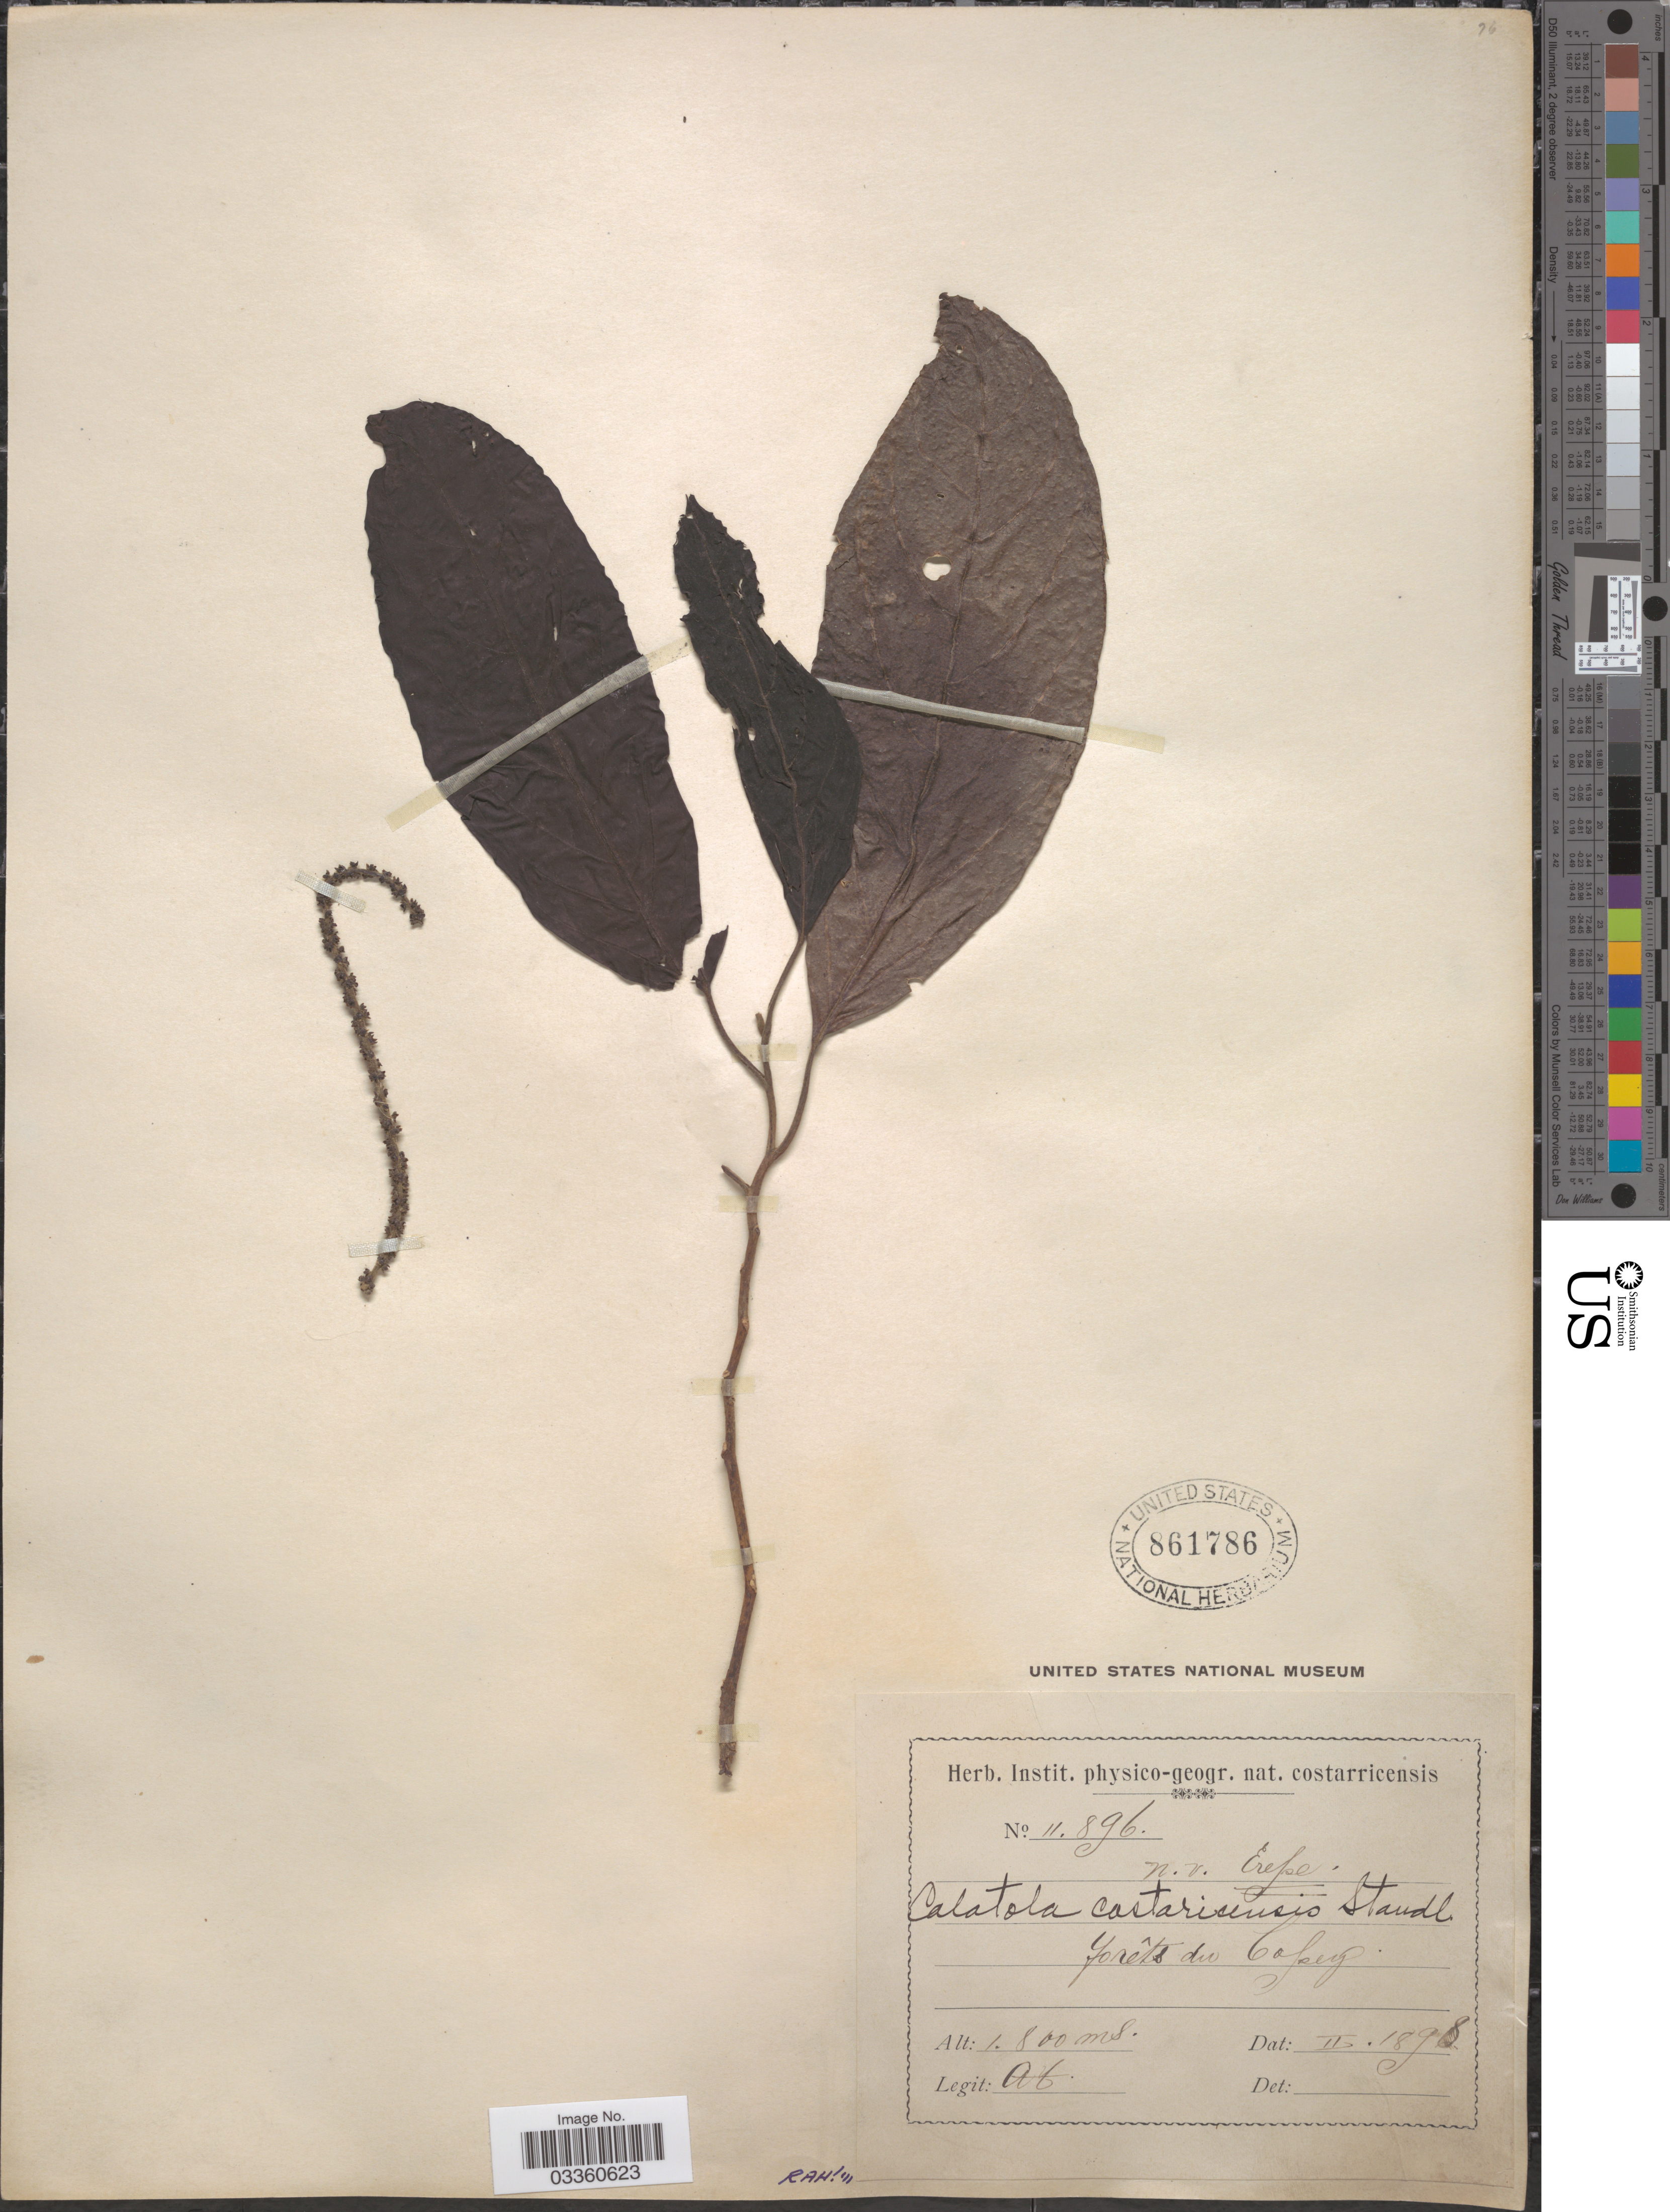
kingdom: Plantae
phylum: Tracheophyta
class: Magnoliopsida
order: Metteniusales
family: Metteniusaceae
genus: Calatola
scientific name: Calatola costaricensis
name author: Standl.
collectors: A. T.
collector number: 11896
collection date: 1898-02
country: Costa Rica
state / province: San José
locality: Forêts du Copey.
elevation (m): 1800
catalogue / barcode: US 861786